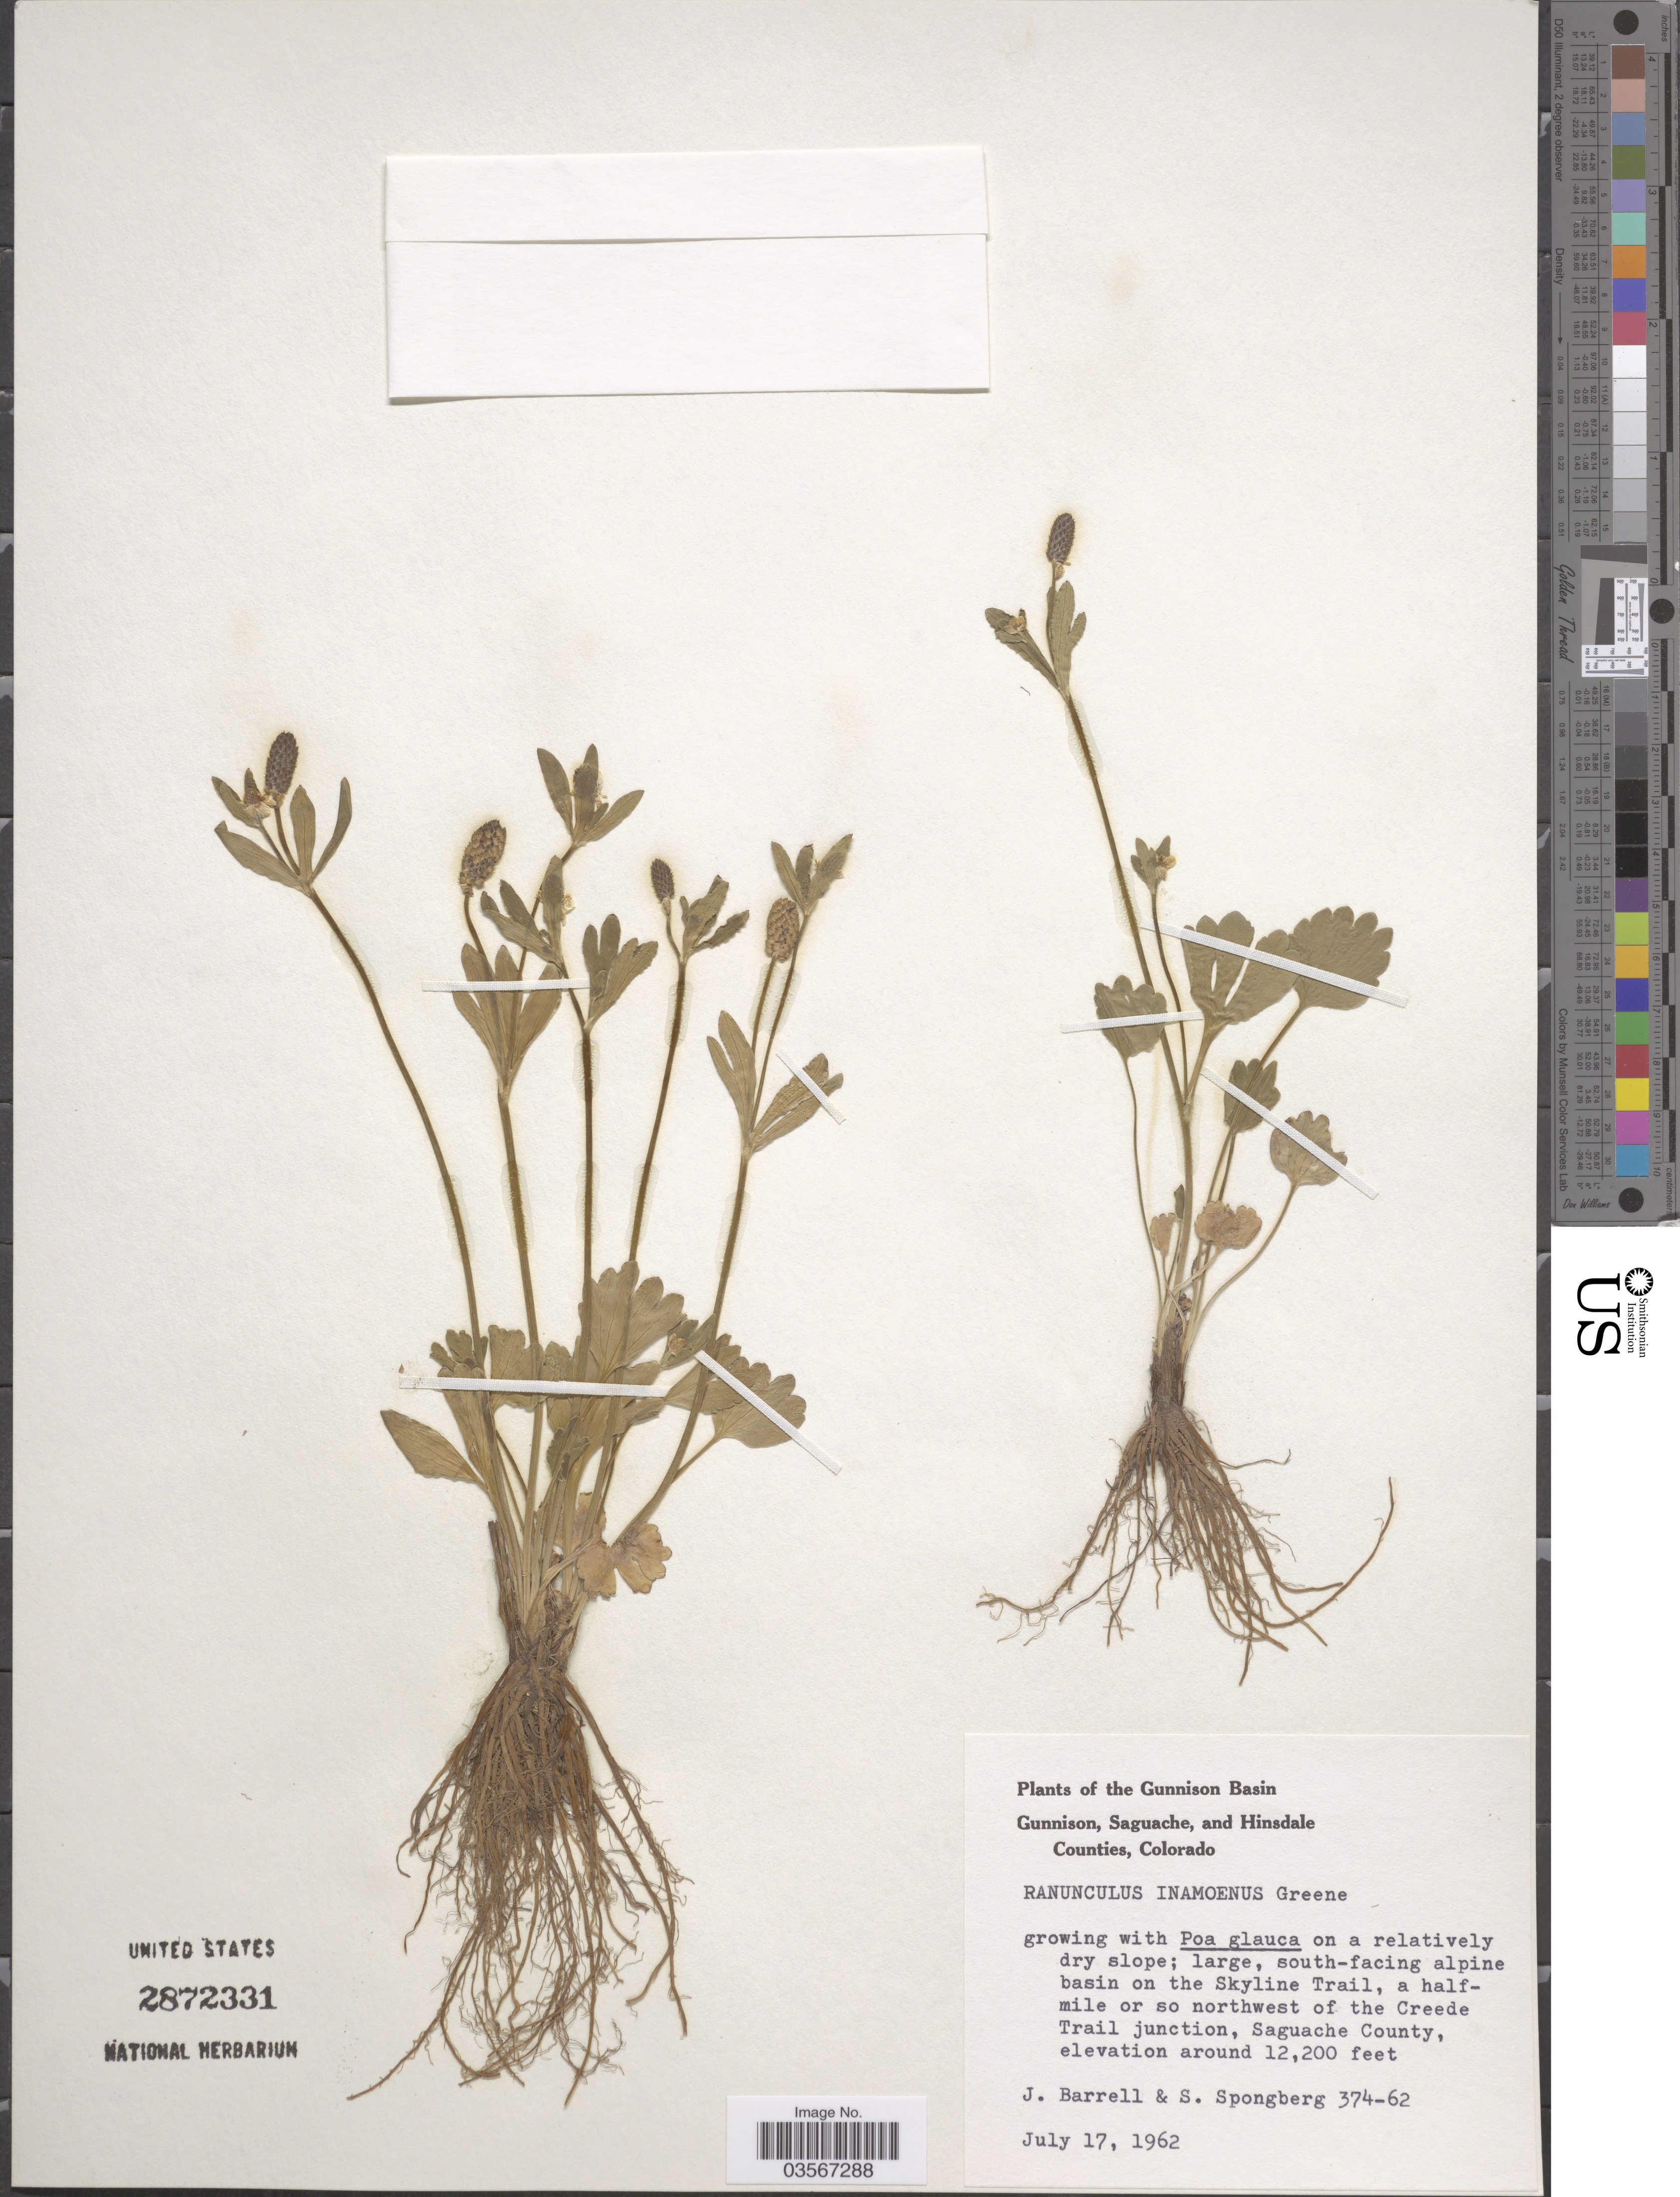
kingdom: Plantae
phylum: Tracheophyta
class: Magnoliopsida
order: Ranunculales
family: Ranunculaceae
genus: Ranunculus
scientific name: Ranunculus inamoenus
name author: Greene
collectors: J. Barrell & S. A.Spongberg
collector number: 374-62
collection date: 1962-07-17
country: United States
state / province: Colorado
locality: The Gunnison Basin. South-facing alpine basin on the Skyline Trail, a half-mile or so northwest of the Creede Trail junction, Saguache County.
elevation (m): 3719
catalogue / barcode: US 2872331